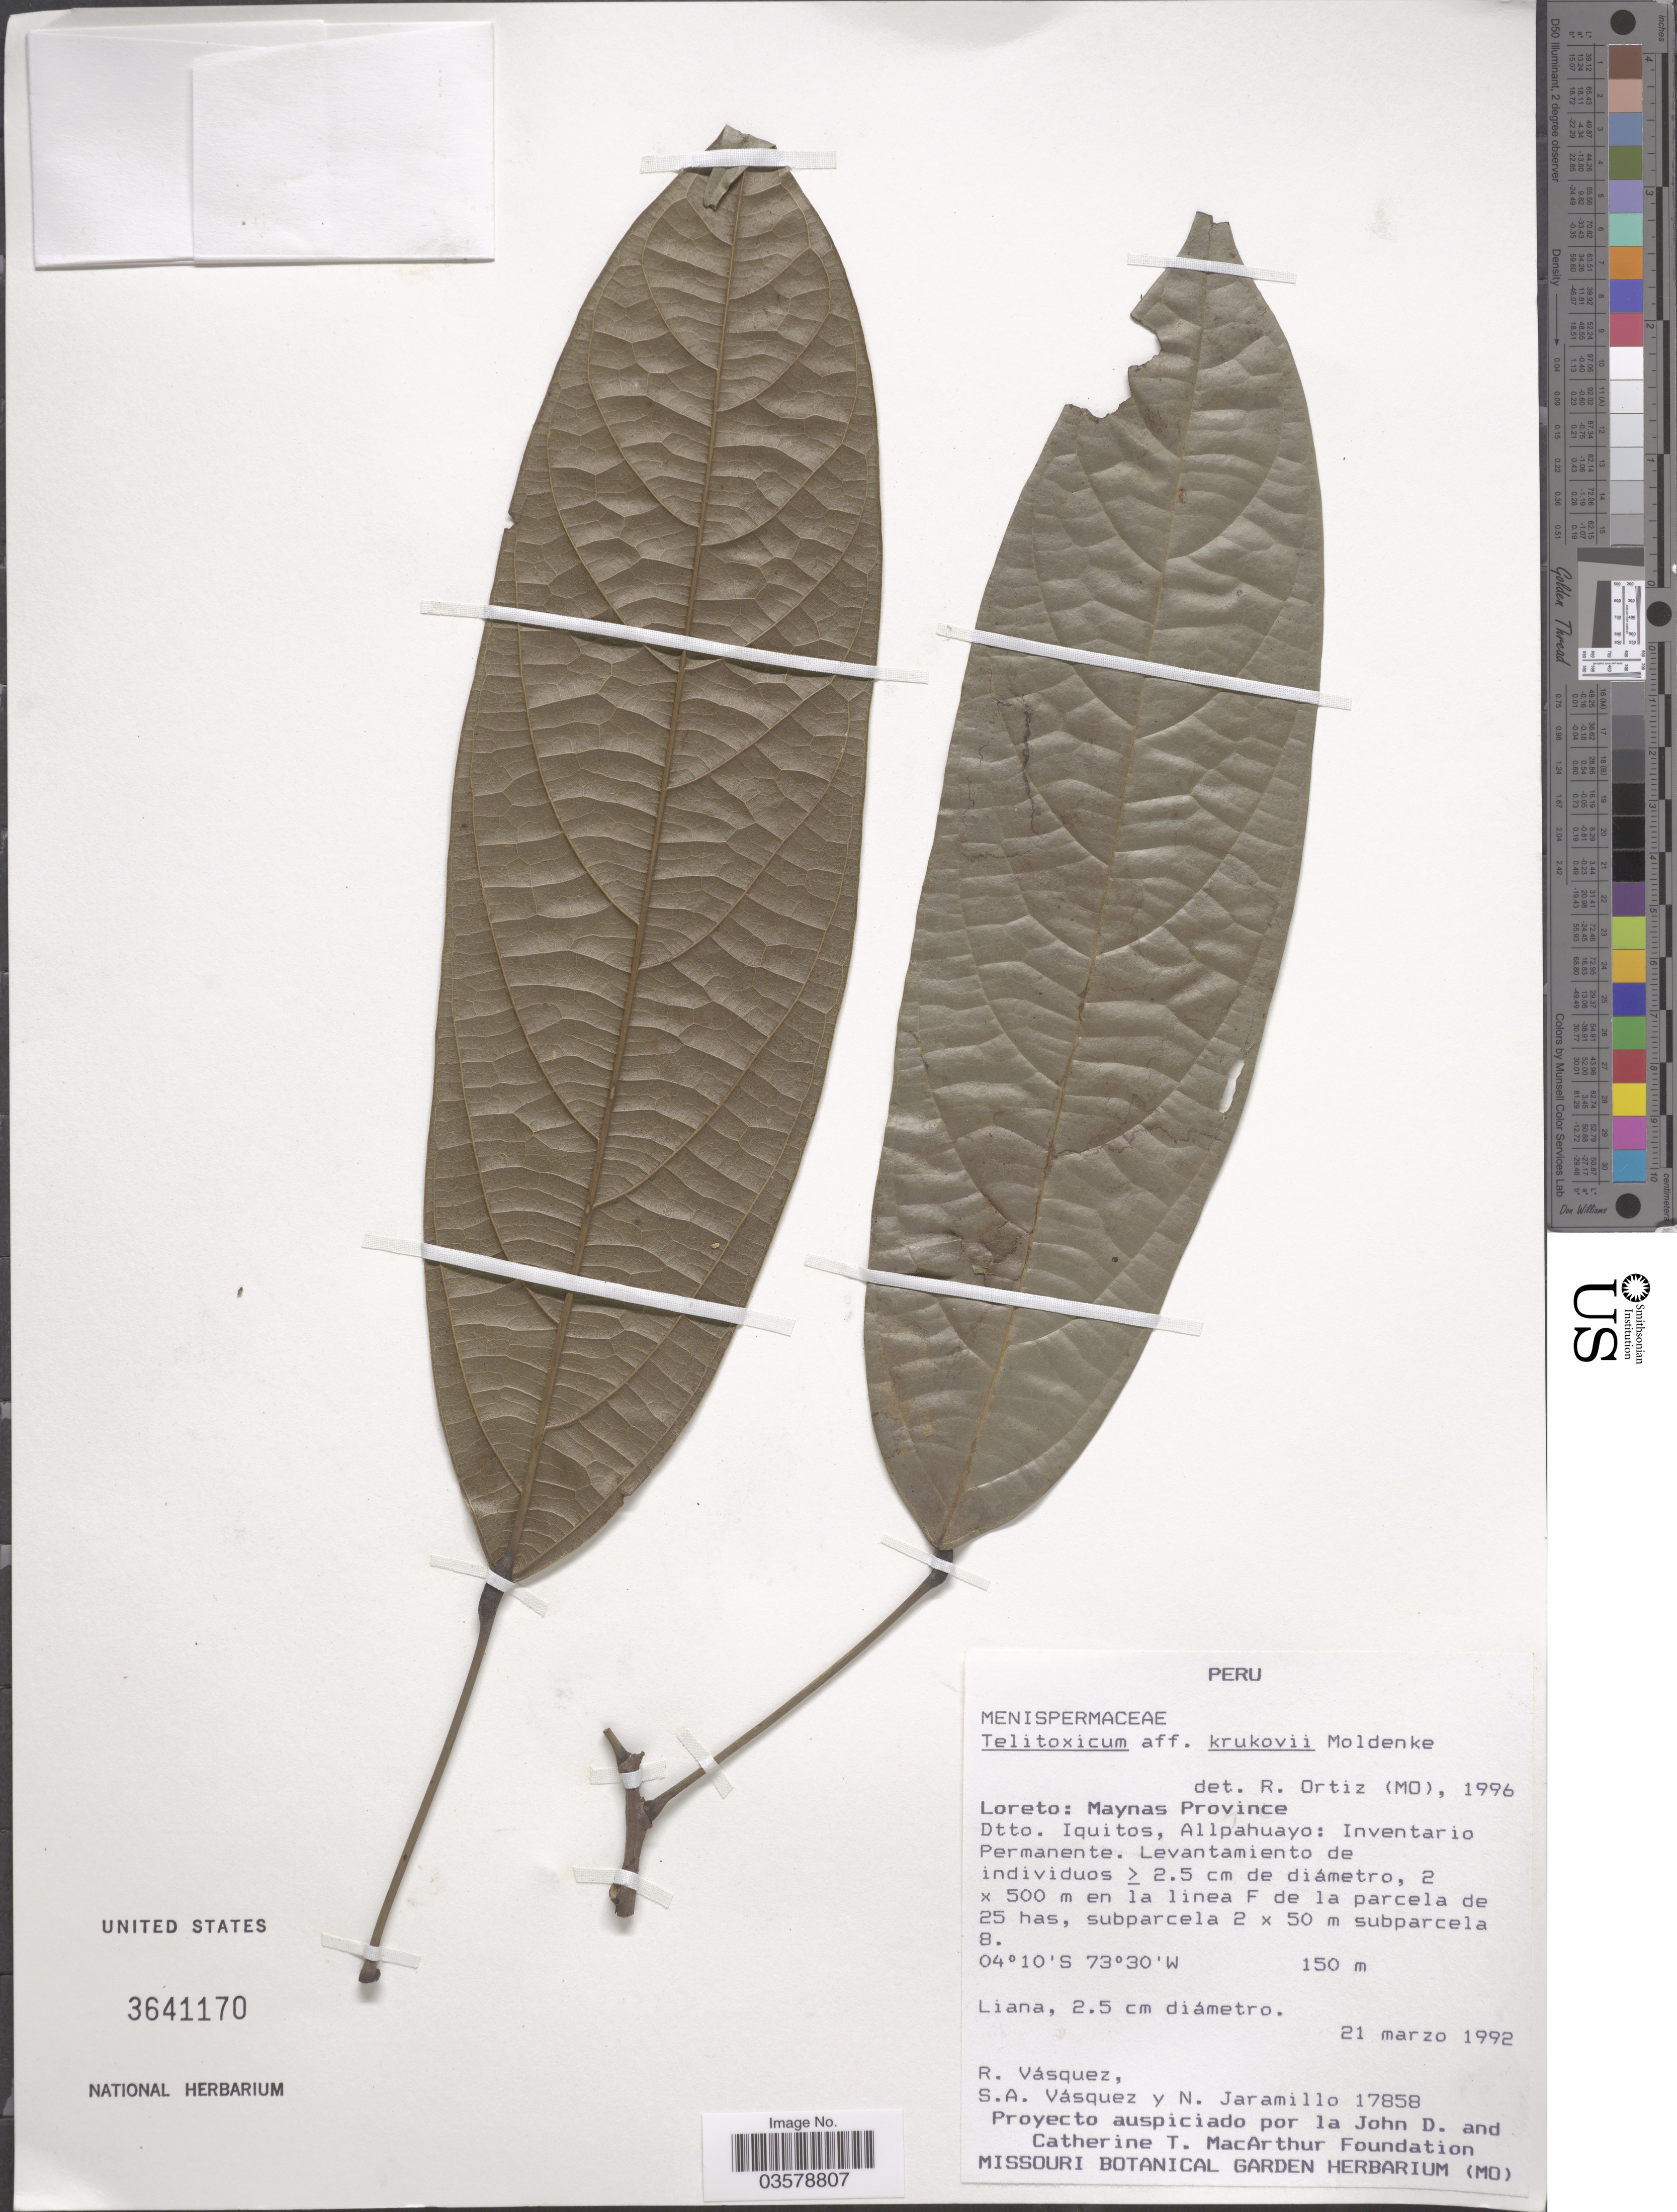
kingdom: Plantae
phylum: Tracheophyta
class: Magnoliopsida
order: Ranunculales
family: Menispermaceae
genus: Telitoxicum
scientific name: Telitoxicum krukovii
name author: Moldenke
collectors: R. Vásquez, S. Vasquez & N. Jaramillo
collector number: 17858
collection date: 1992-03-21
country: Peru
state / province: Loreto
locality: Maynas Province. Dtto. Iquitos, Allpahuayo: Inventario Permanente.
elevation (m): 150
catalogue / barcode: US 3641170